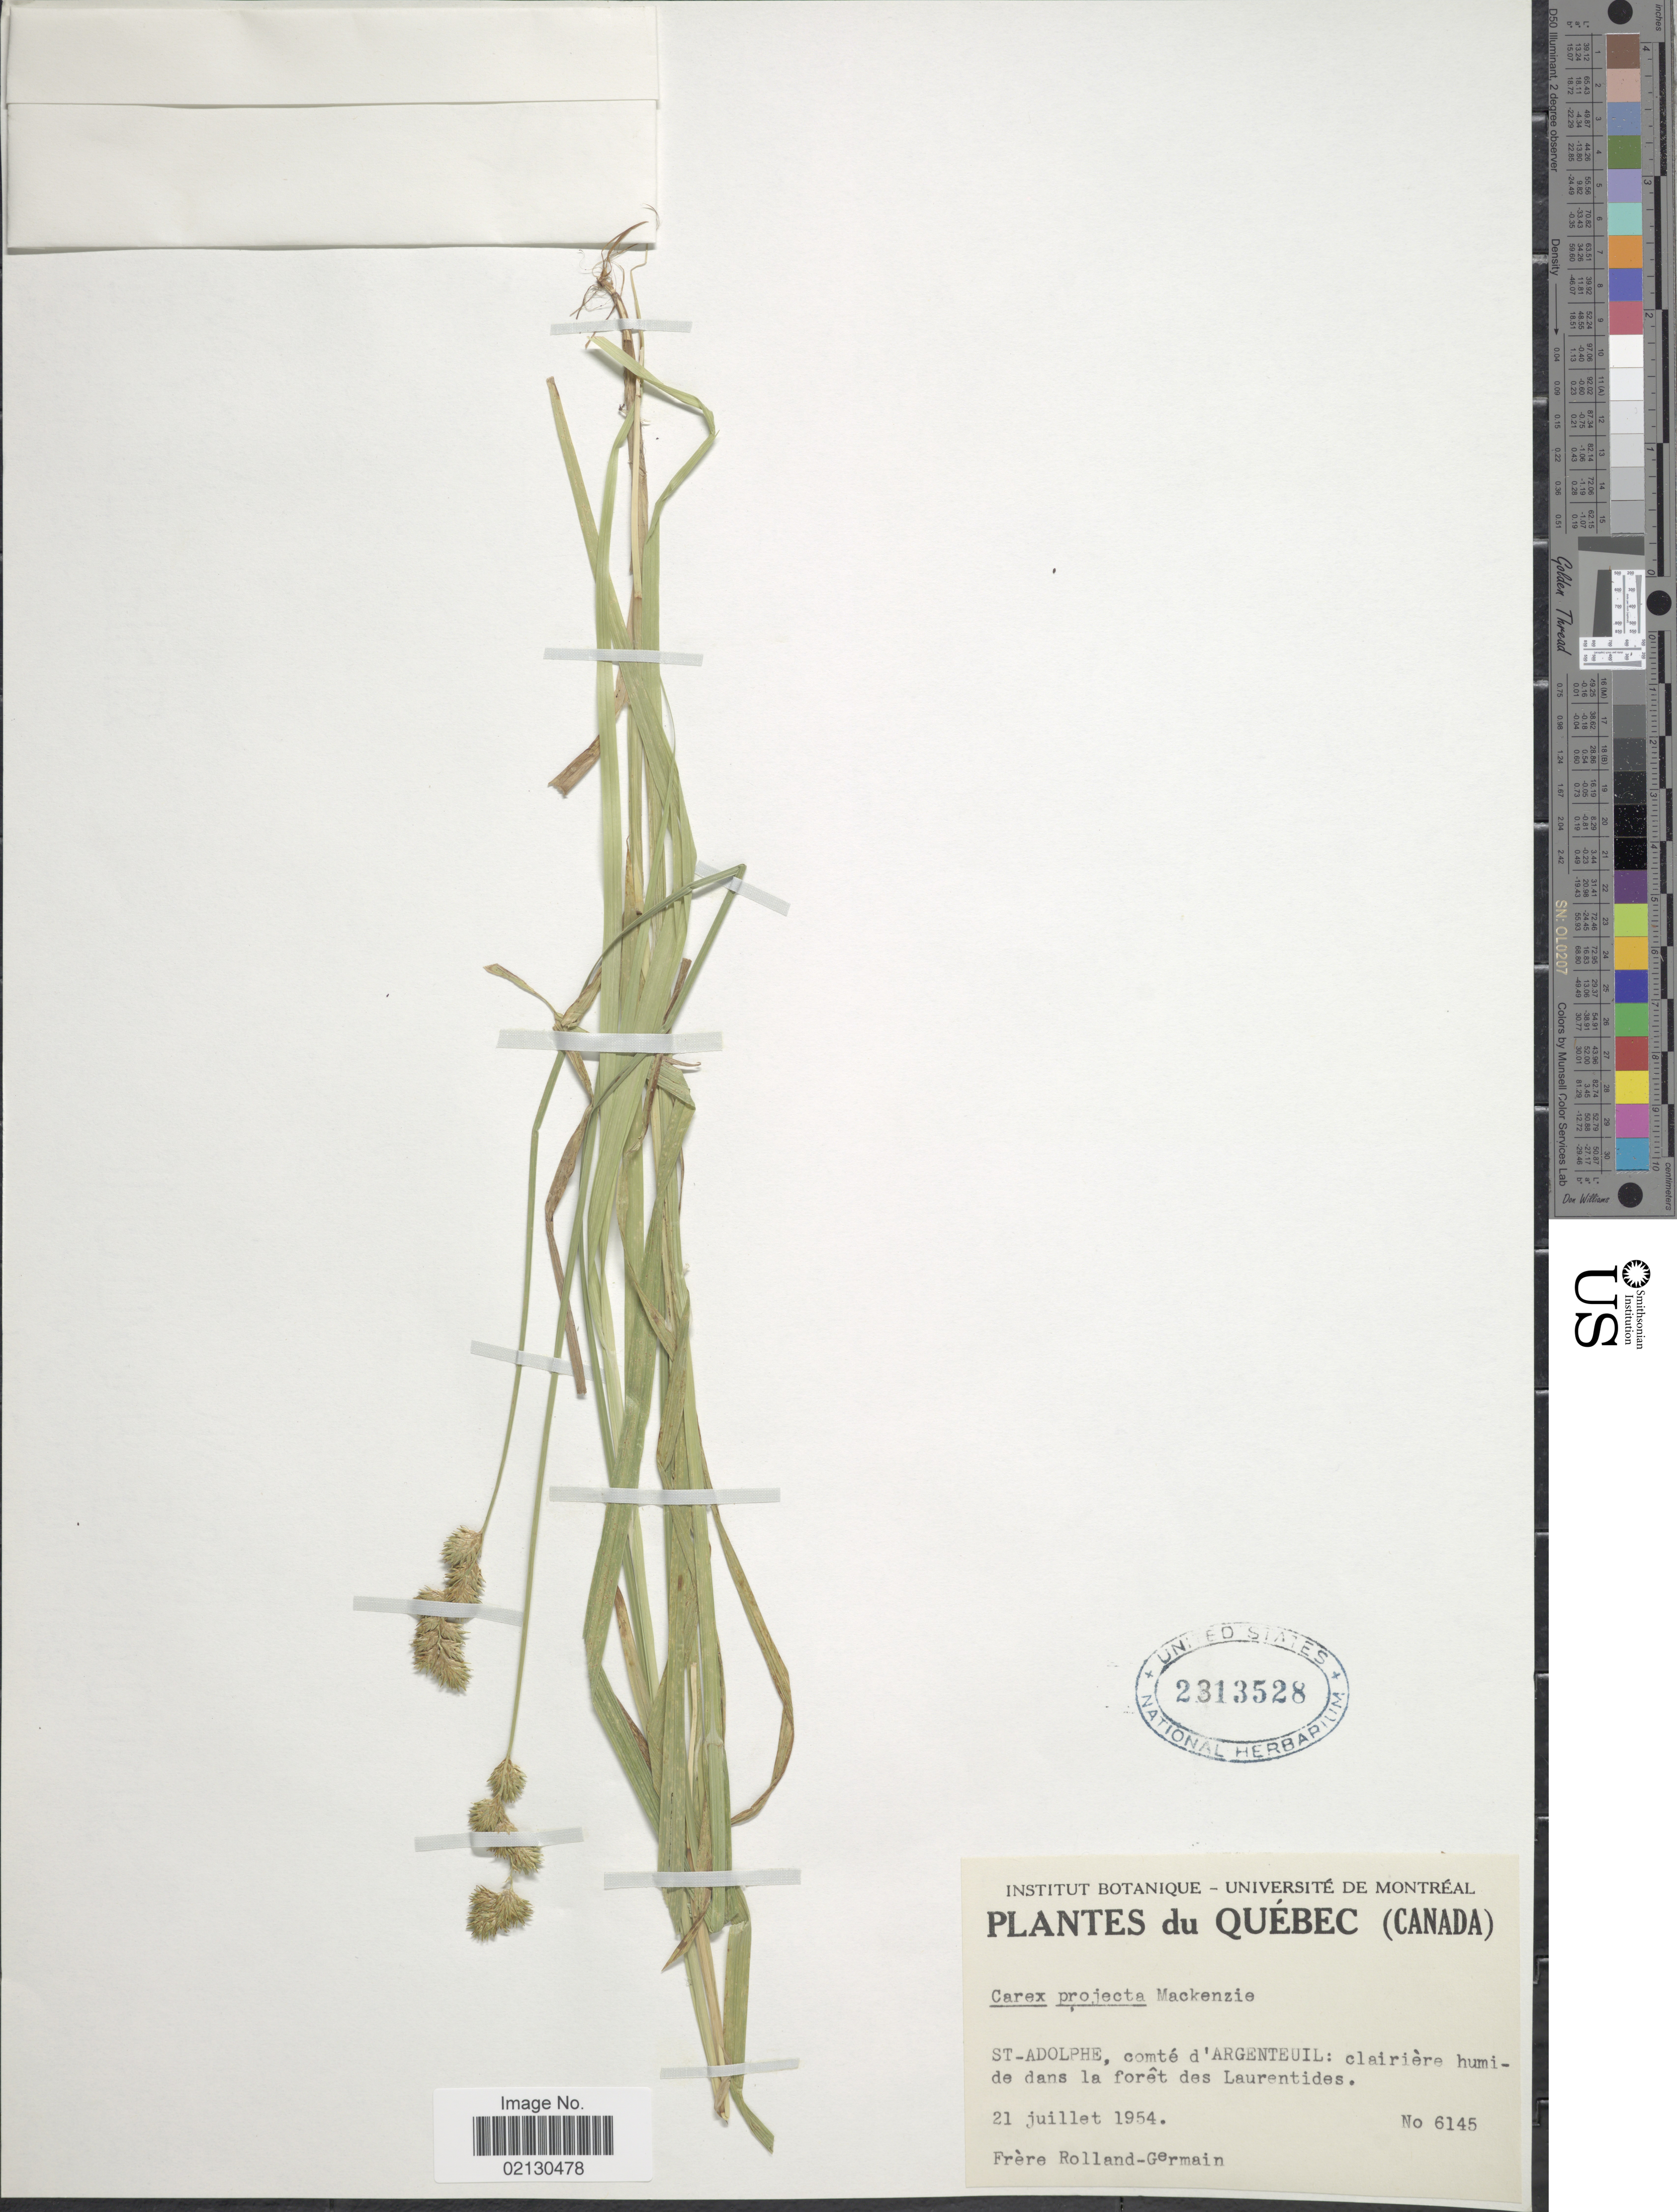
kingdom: Plantae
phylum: Tracheophyta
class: Liliopsida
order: Poales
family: Cyperaceae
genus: Carex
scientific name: Carex projecta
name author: Mack.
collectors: Rolland-Germain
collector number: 6145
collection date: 1954-07-21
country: Canada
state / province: Quebec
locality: St-Adolphe, comté d'Argenteuil: clairiere humide dans la forêt des Laurentides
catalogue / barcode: US 2313528